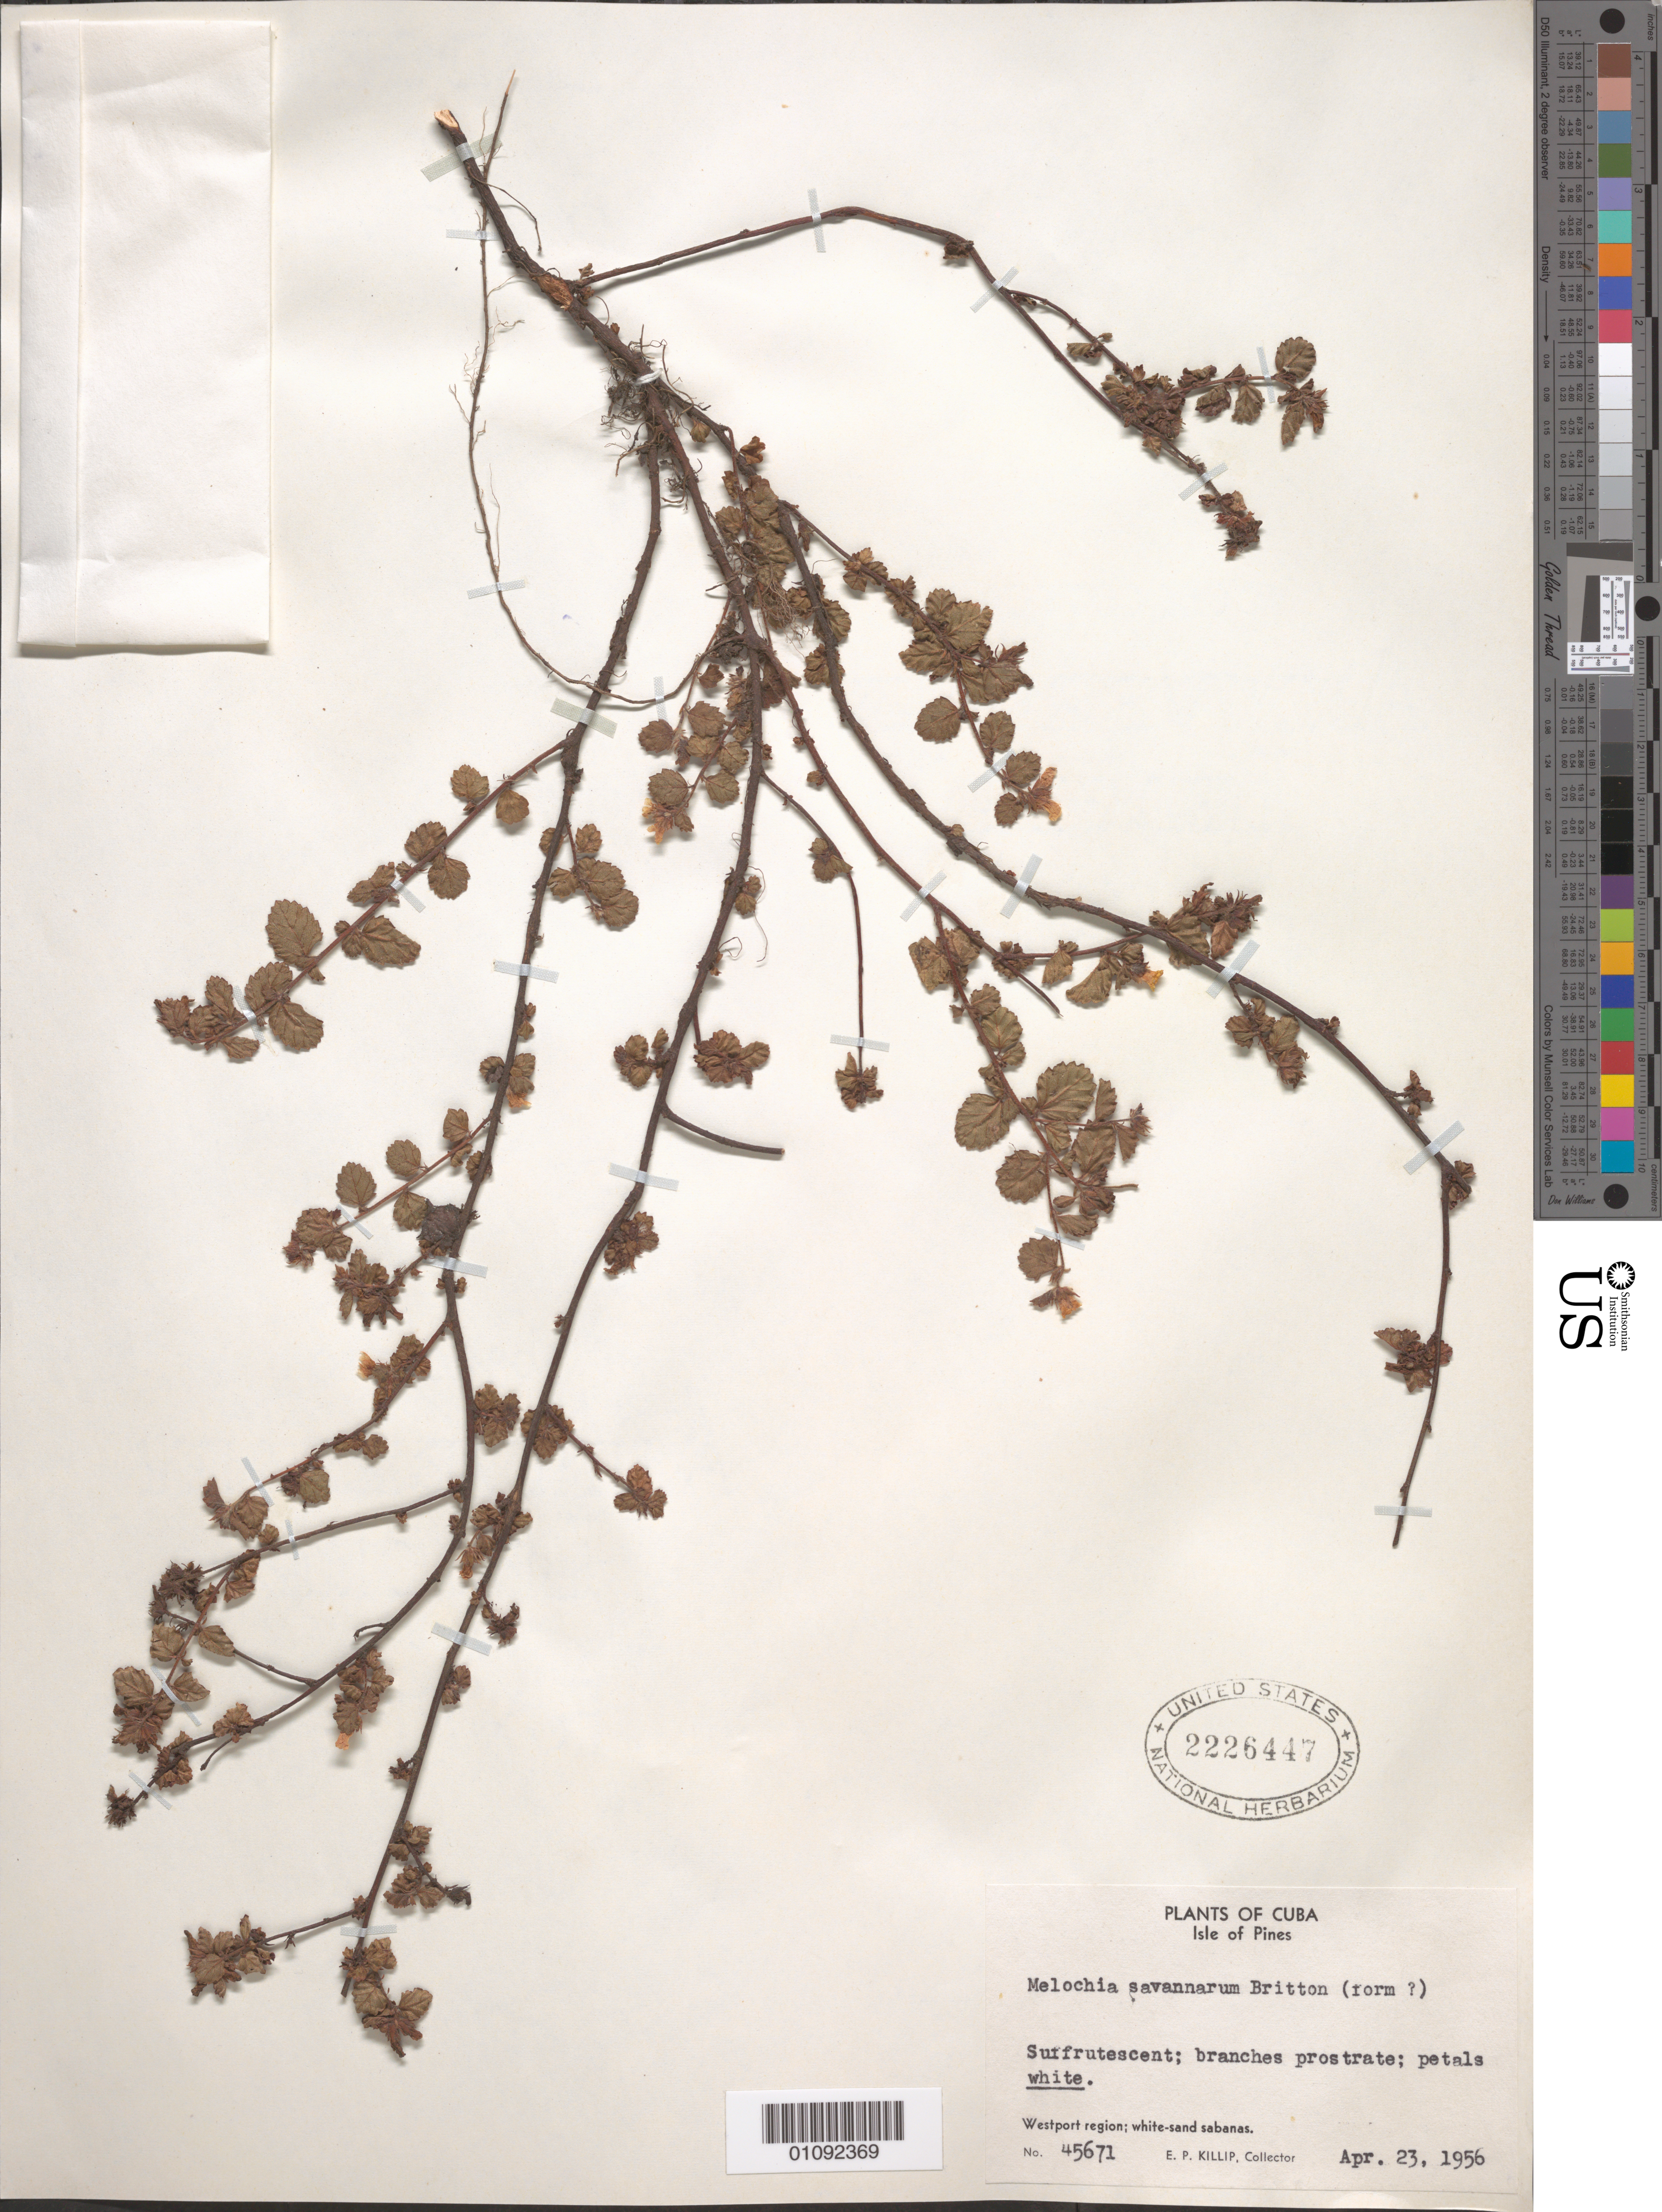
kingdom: Plantae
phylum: Tracheophyta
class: Magnoliopsida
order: Malvales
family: Malvaceae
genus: Melochia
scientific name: Melochia savannarum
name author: Britton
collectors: E. P. Killip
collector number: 45671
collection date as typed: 23 Apr 1956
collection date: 1956-04-23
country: Cuba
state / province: Isla de La Juventud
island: Isla de la Juventud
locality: Westport region; white-sand sabanas, Isle of Pines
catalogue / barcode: US 2226447